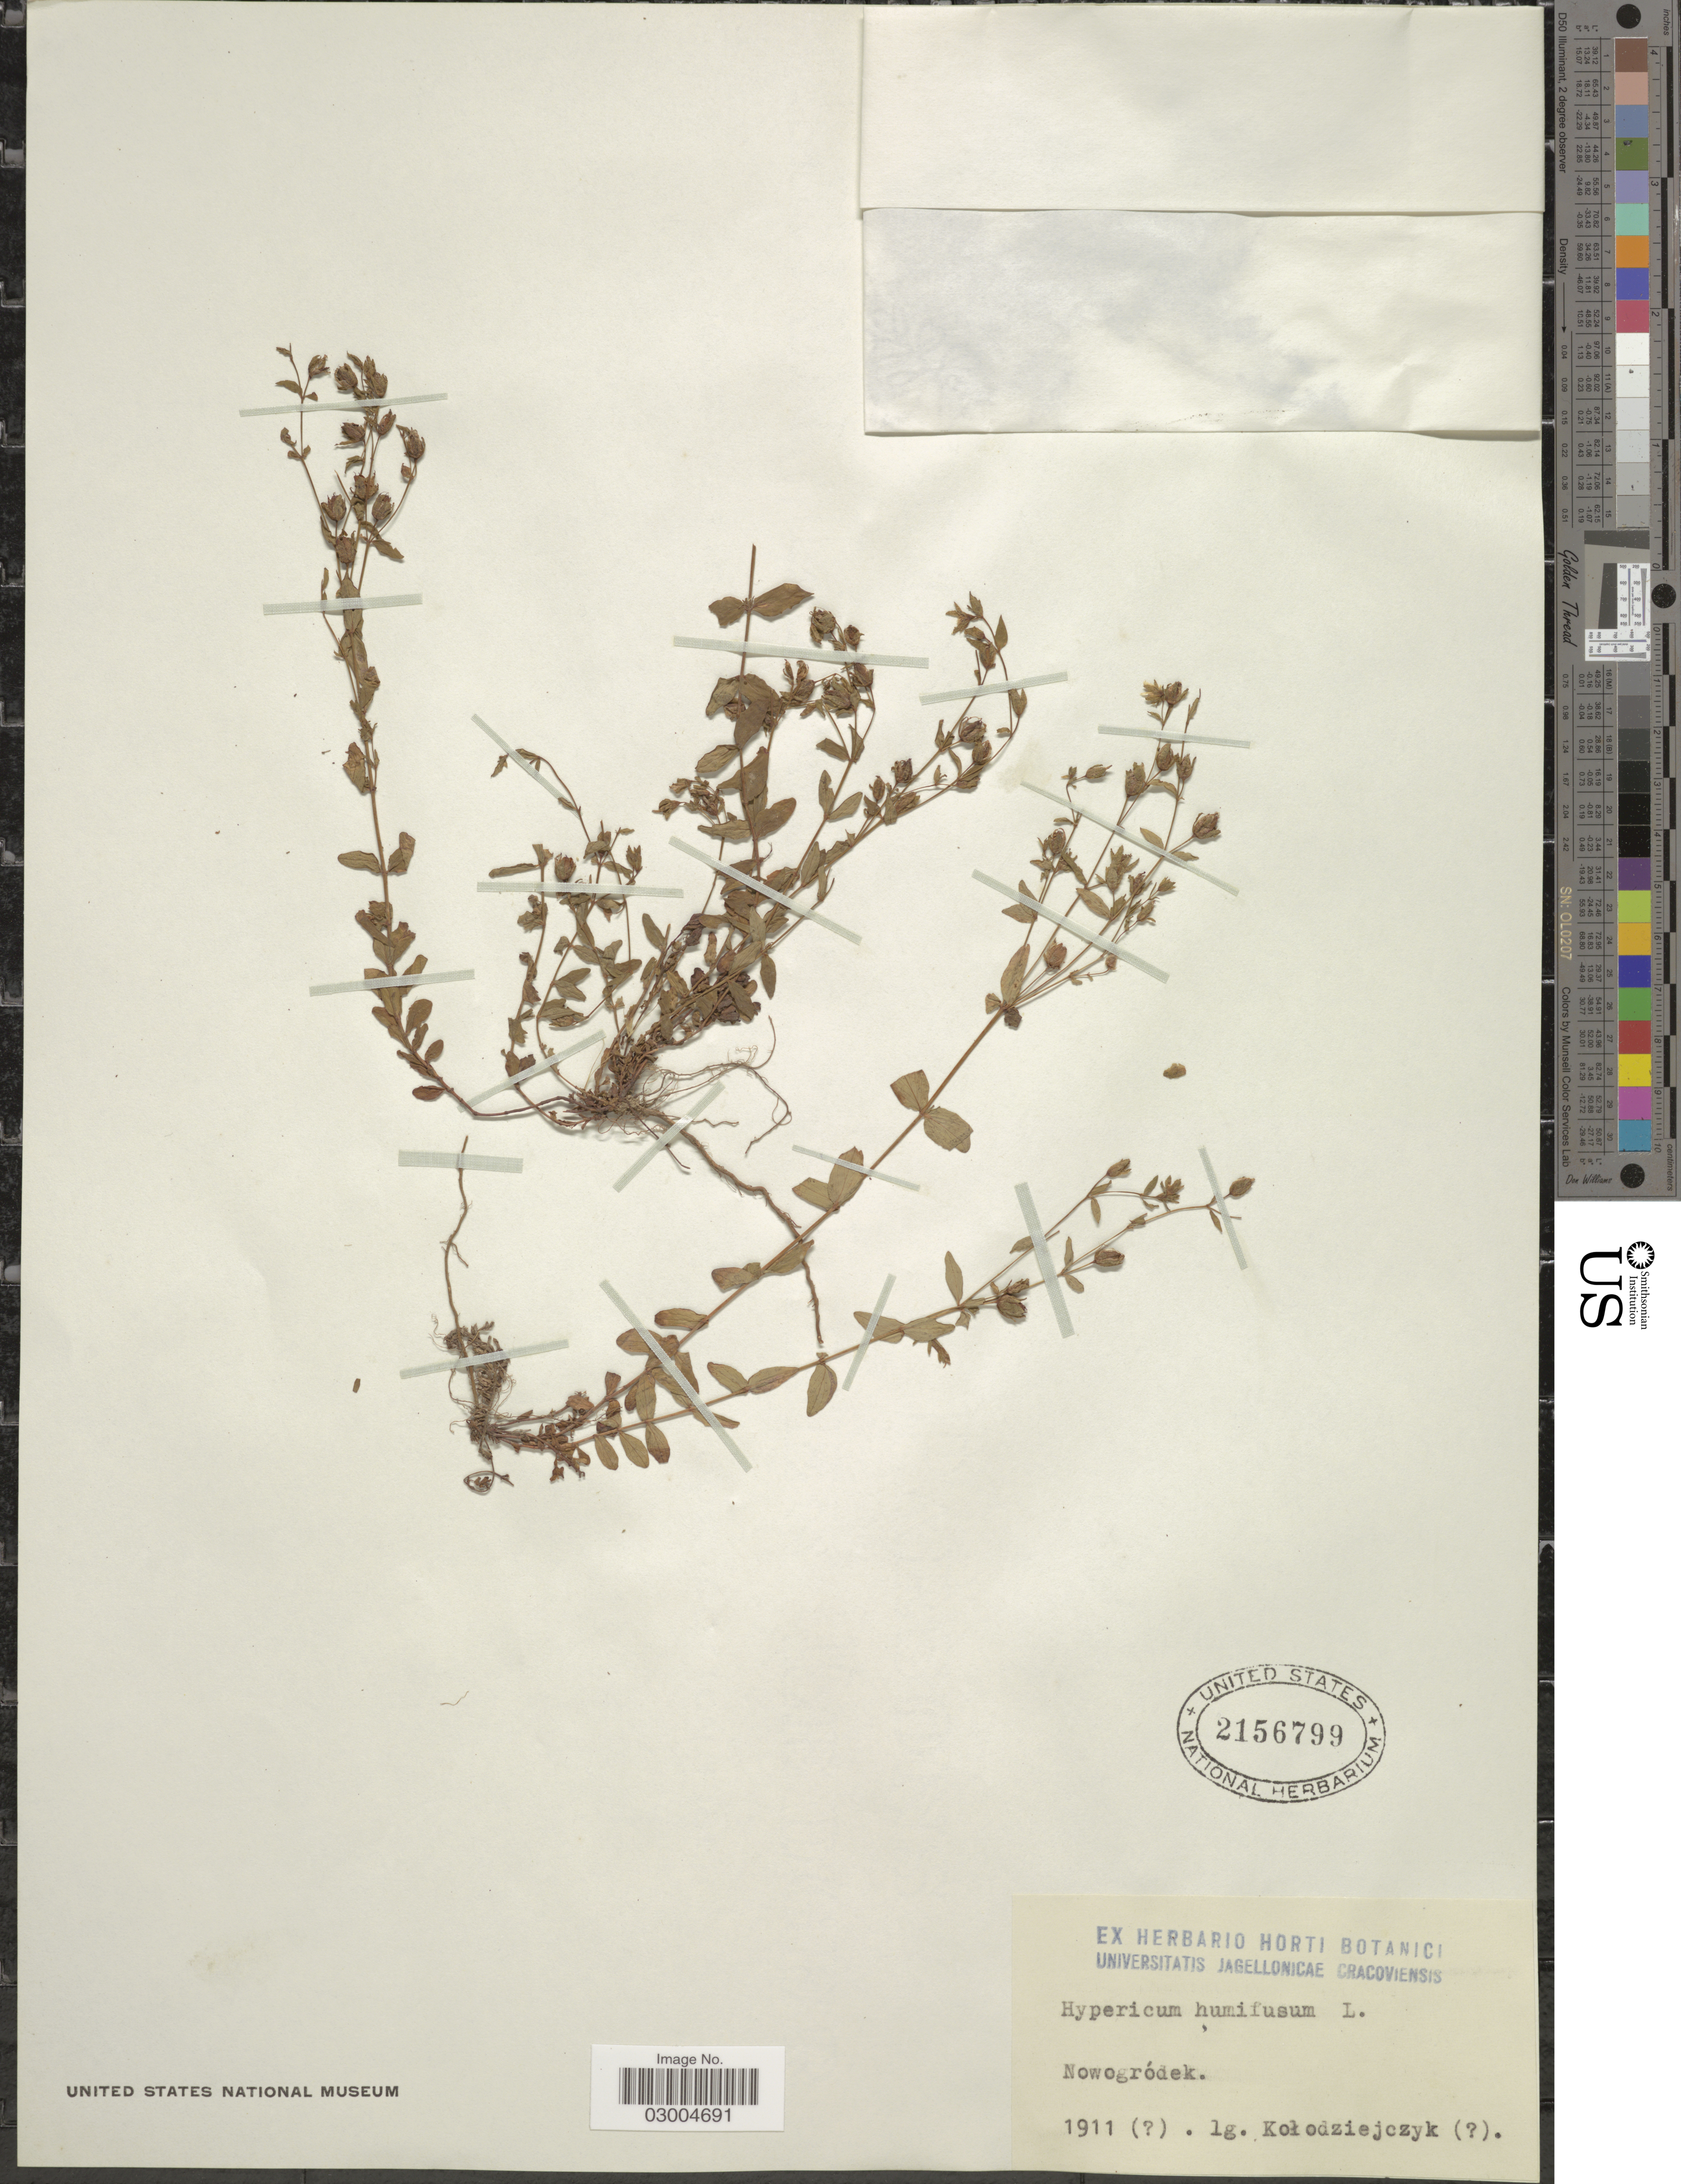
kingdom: Plantae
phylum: Tracheophyta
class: Magnoliopsida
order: Malpighiales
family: Hypericaceae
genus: Hypericum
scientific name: Hypericum humifusum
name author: L.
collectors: Kolodziejczyk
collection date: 1911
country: Belarus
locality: Nowogródek.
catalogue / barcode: US 2156799